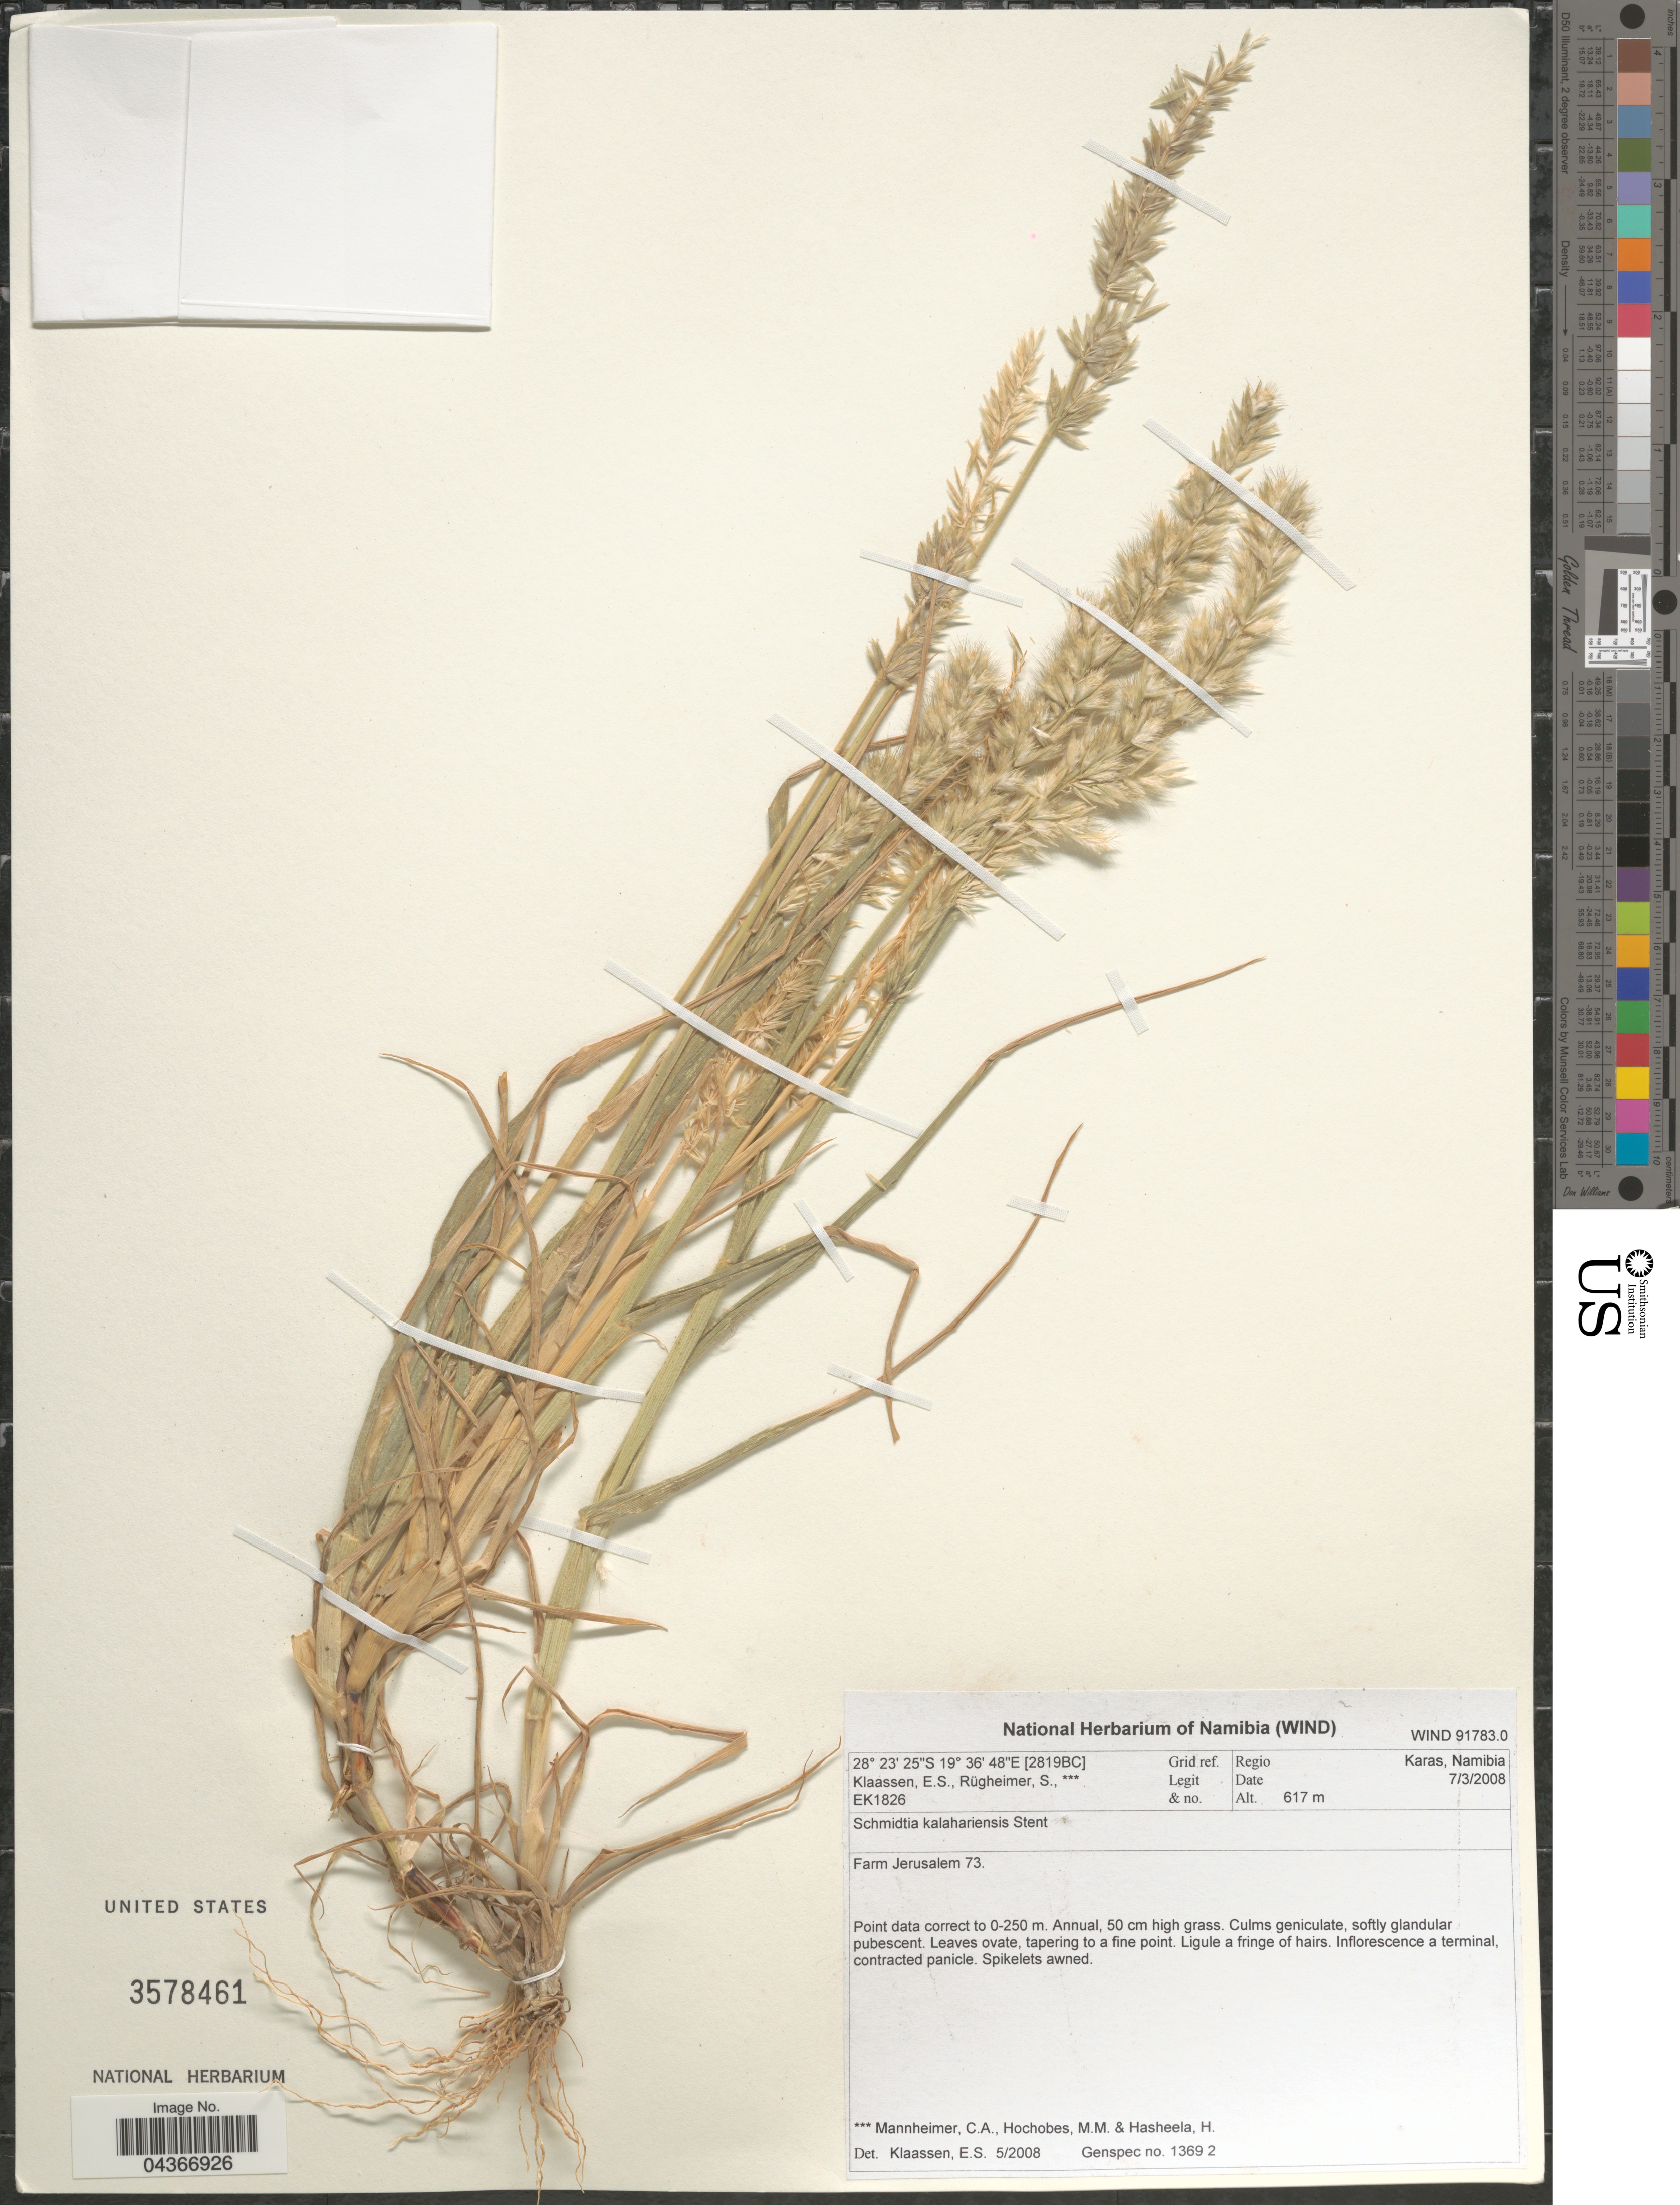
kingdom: Plantae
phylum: Tracheophyta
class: Liliopsida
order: Poales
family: Poaceae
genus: Schmidtia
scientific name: Schmidtia kalahariensis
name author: Stent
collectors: E. S. Klaassen, S. Rugheimer, C. A. Mannheimer, M. Hochobes & H. Hasheela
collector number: EK1826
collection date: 2008-03-07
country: Namibia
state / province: Karas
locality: Grid ref. [2819BC]. Regio Karas, Namibia. Farm Jerusalem 73.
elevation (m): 617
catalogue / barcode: US 3578461